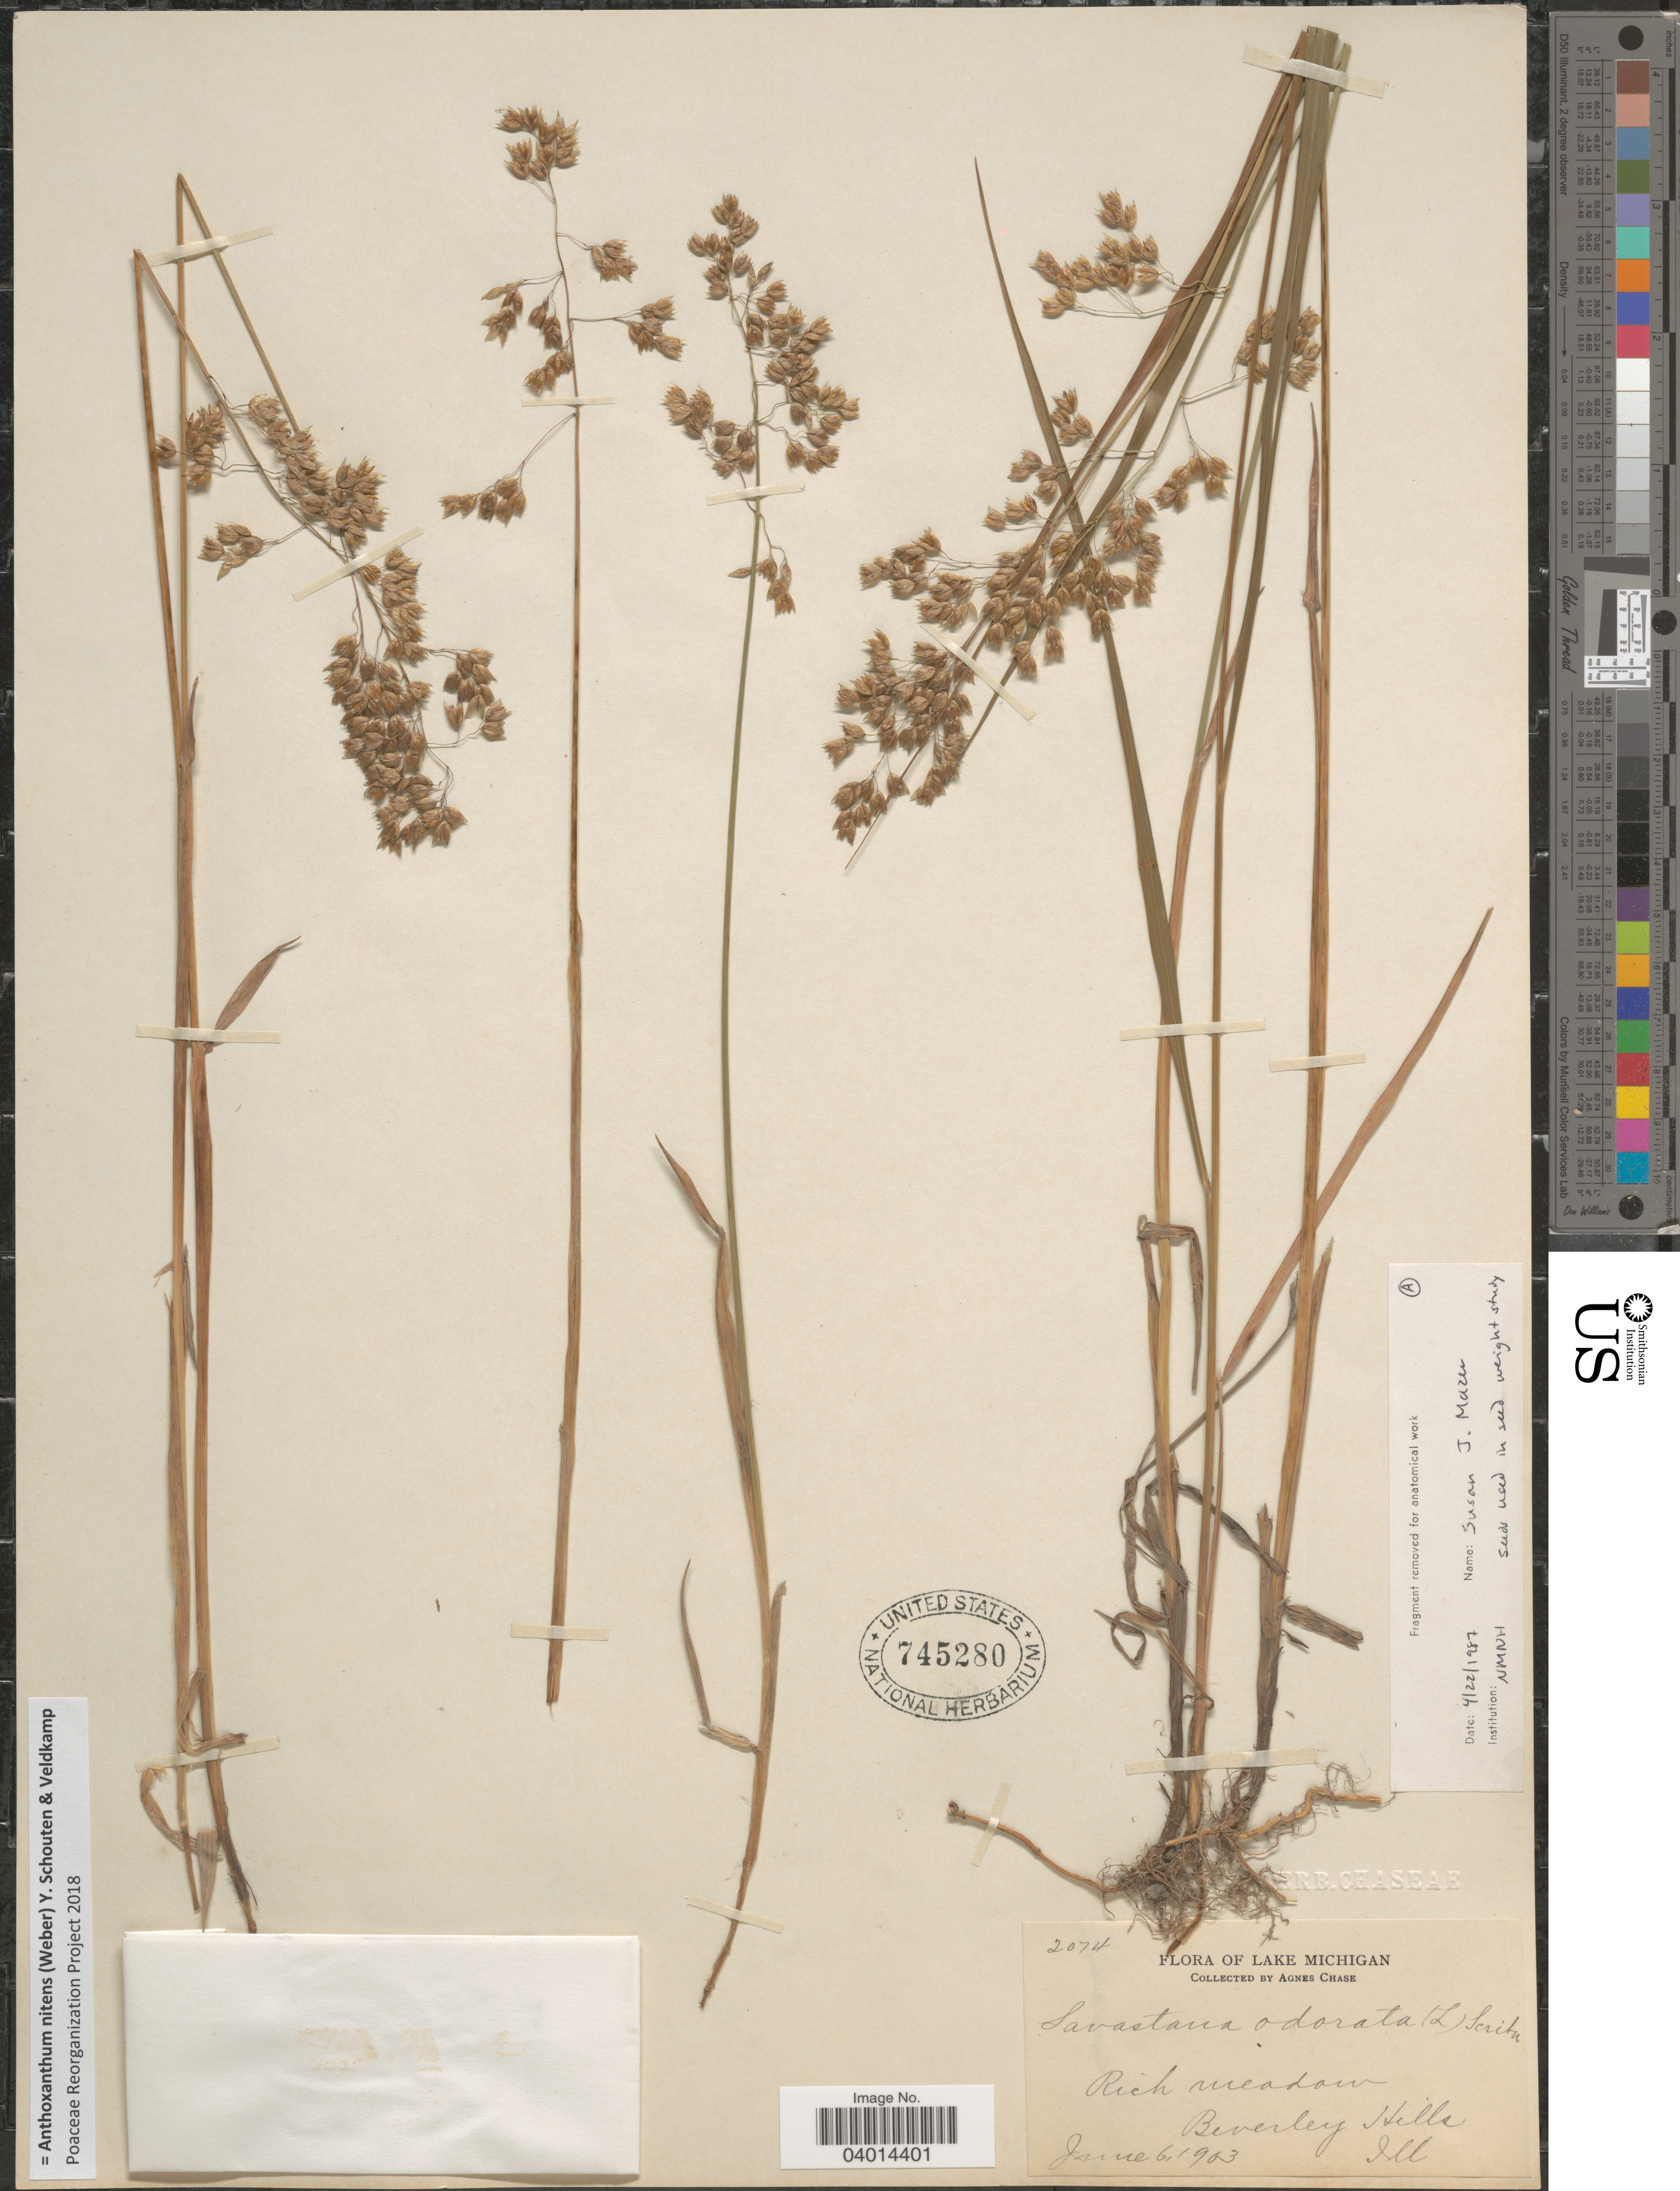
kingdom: Plantae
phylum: Tracheophyta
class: Liliopsida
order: Poales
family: Poaceae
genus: Anthoxanthum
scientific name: Anthoxanthum nitens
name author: (G.H. Weber) R.T.A. Schouten & Veldkamp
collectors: A. Chase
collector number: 2074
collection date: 1903-06-06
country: United States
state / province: Illinois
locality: Lake Michigan. Beverley Hills.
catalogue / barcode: US 745280